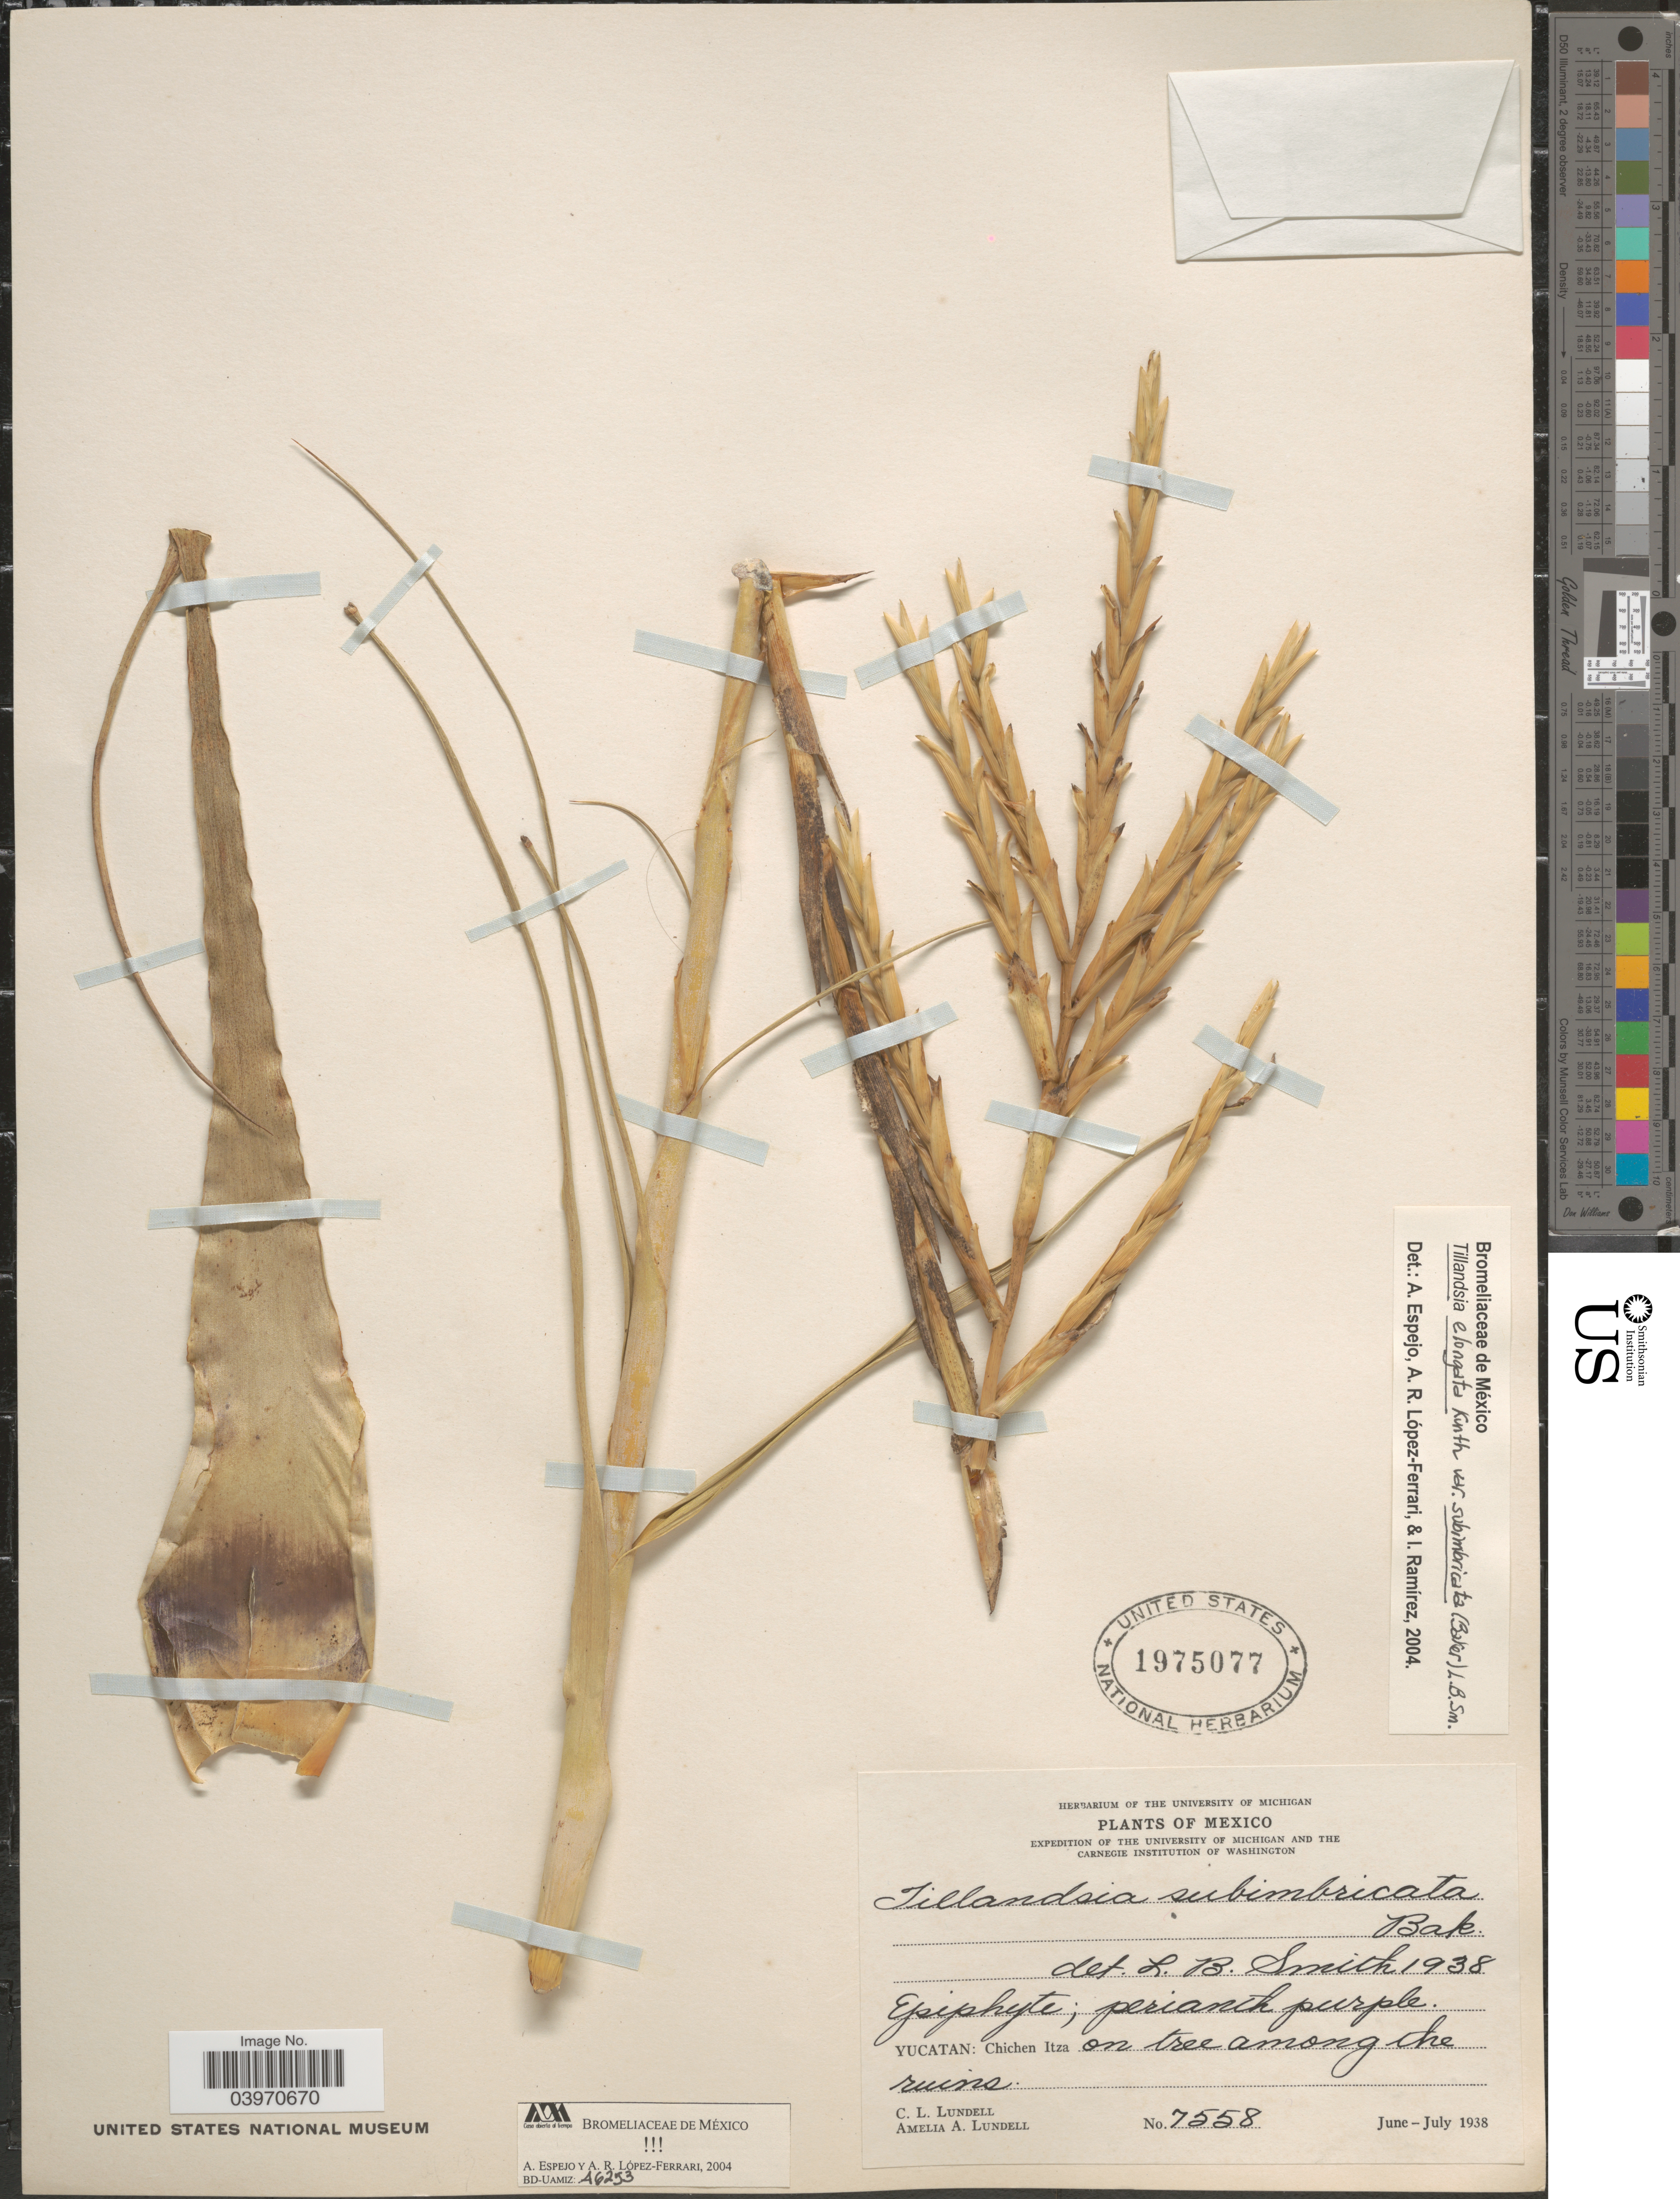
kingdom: Plantae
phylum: Tracheophyta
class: Liliopsida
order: Poales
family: Bromeliaceae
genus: Tillandsia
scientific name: Tillandsia elongata var. subimbricata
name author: (Baker) L.B. Sm.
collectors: C. L. Lundell & A. A. Lundell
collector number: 7558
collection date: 1938-06/1938-07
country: Mexico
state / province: Yucatán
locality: Chichen Itza on tree among the ruins.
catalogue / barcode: US 1975077